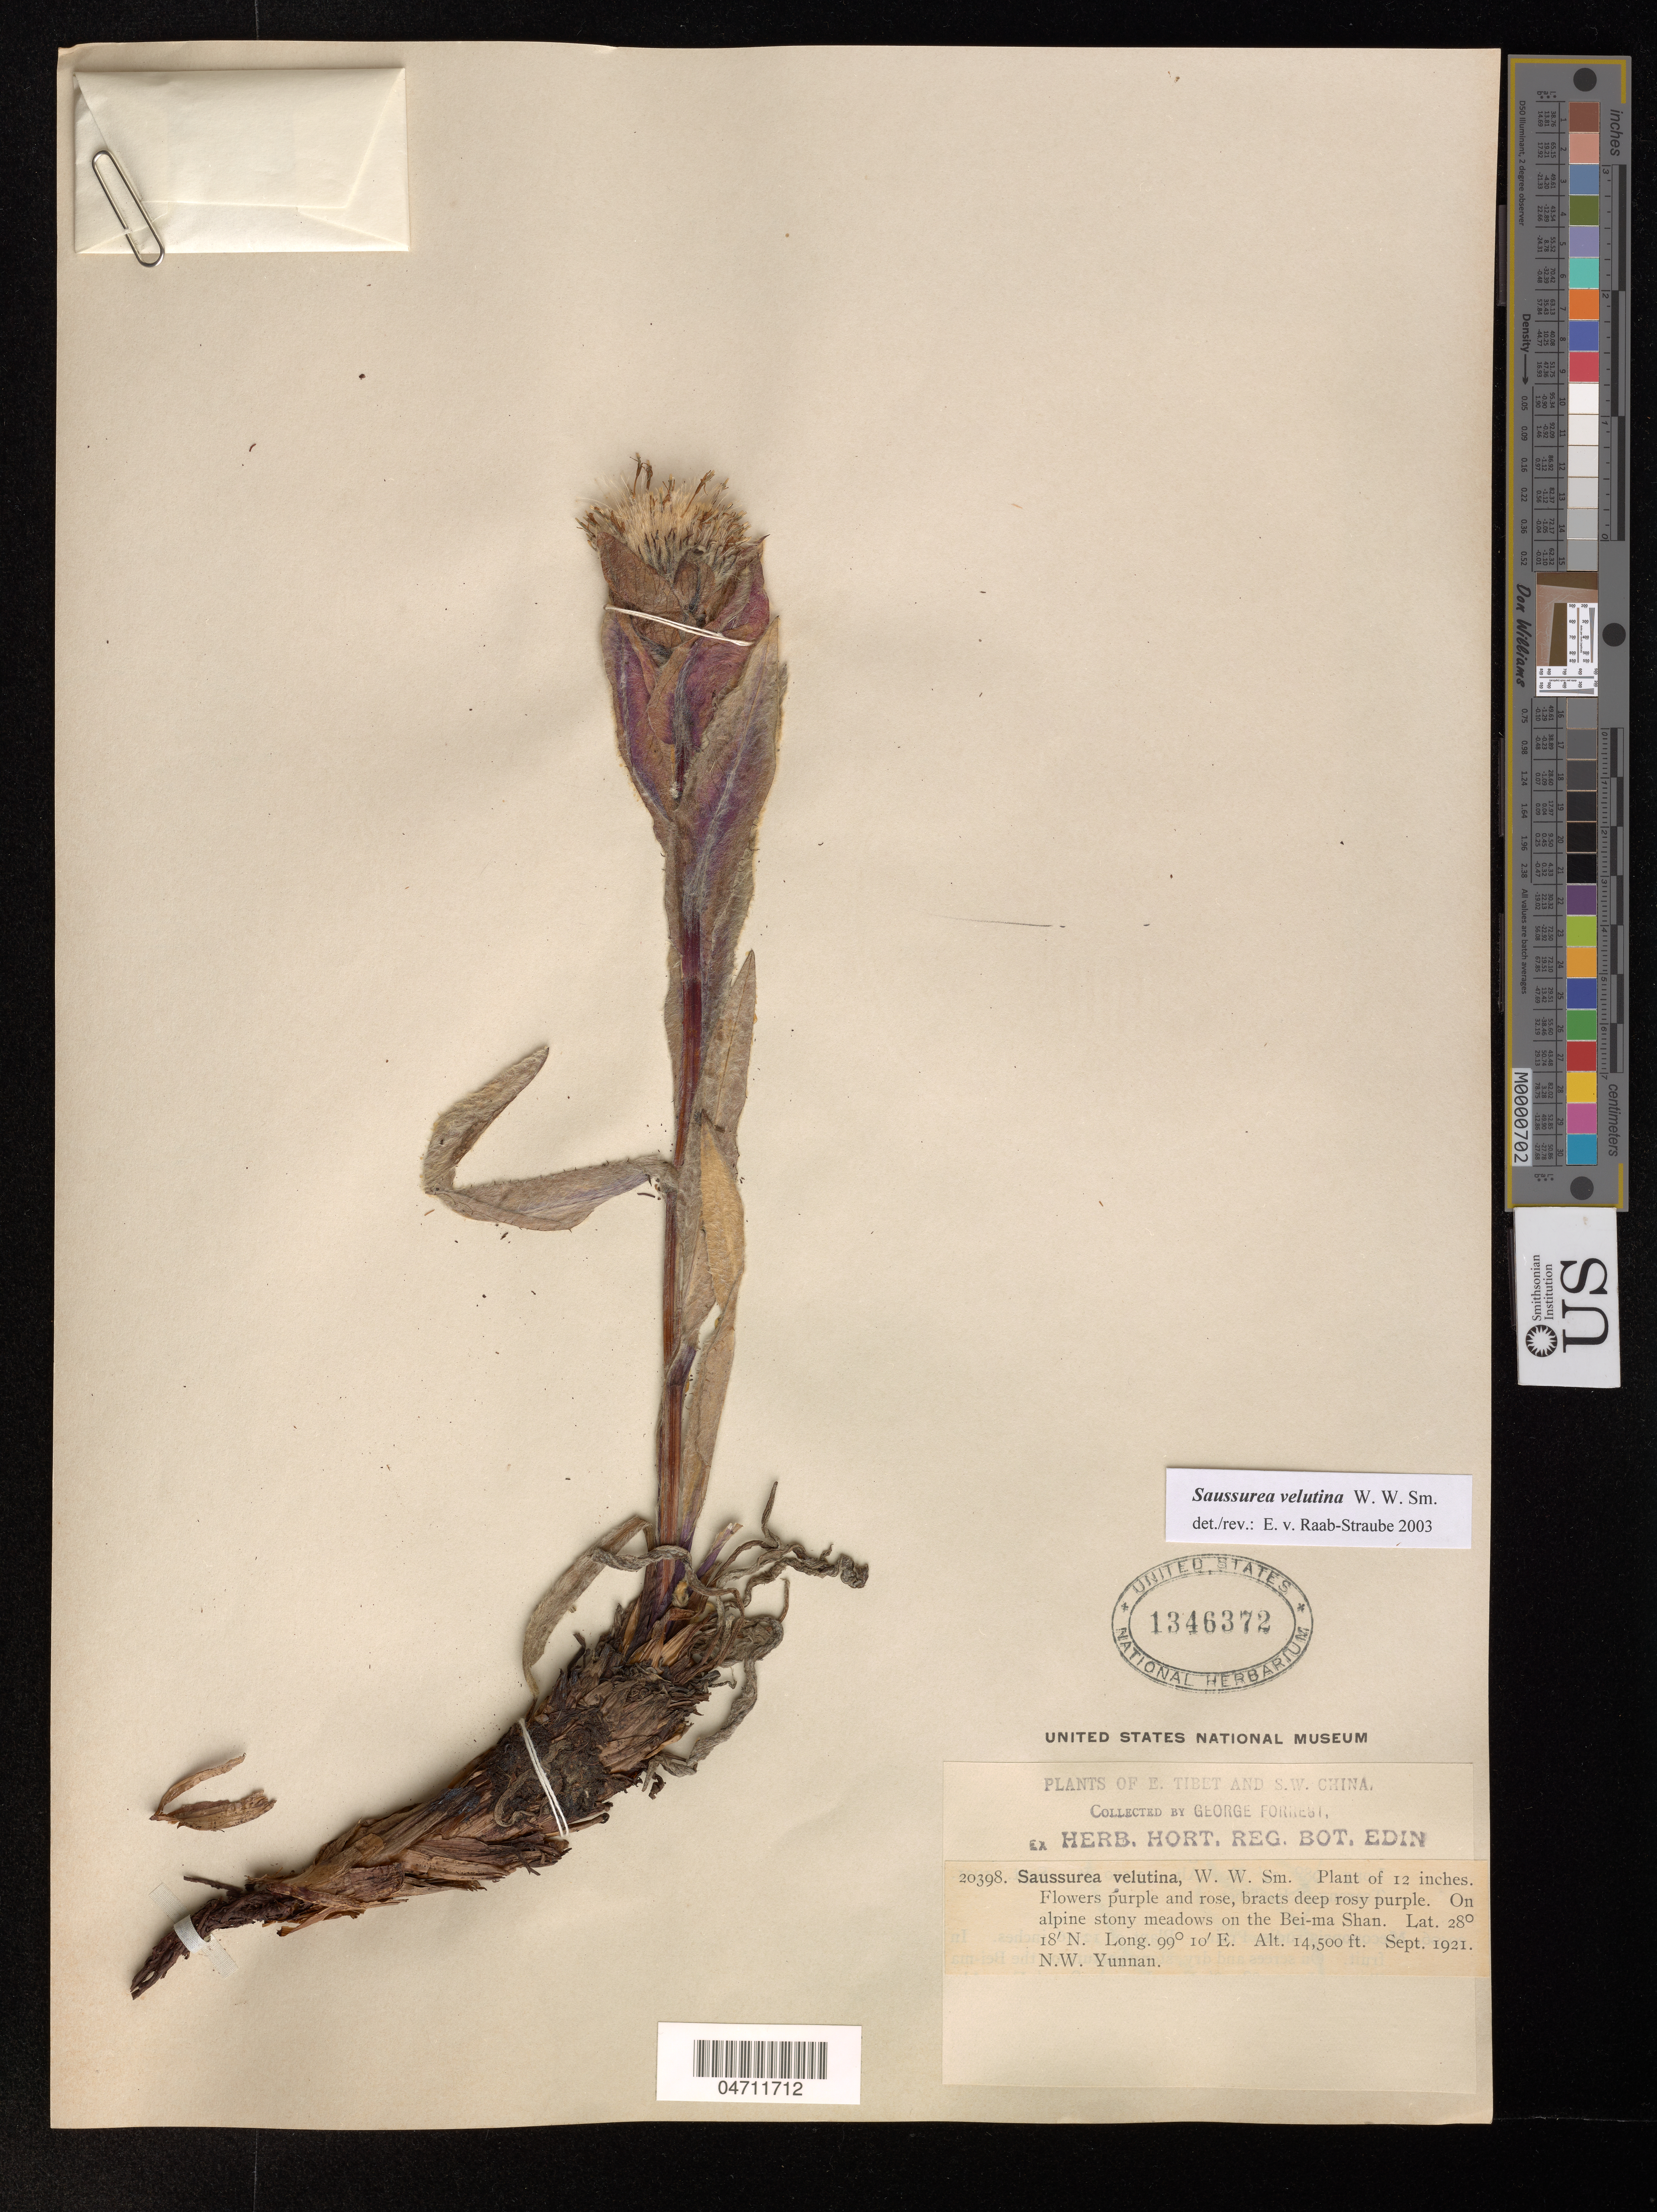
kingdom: Plantae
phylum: Tracheophyta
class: Magnoliopsida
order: Asterales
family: Asteraceae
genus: Saussurea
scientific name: Saussurea velutina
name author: W.W. Sm.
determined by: Raab-Straube, Eckhard von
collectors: G. Forrest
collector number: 20398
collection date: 1921-09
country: China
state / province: Sichuan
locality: On the Bei-ma Shan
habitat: On alpine stony meadows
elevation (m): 4420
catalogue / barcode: US 1346372